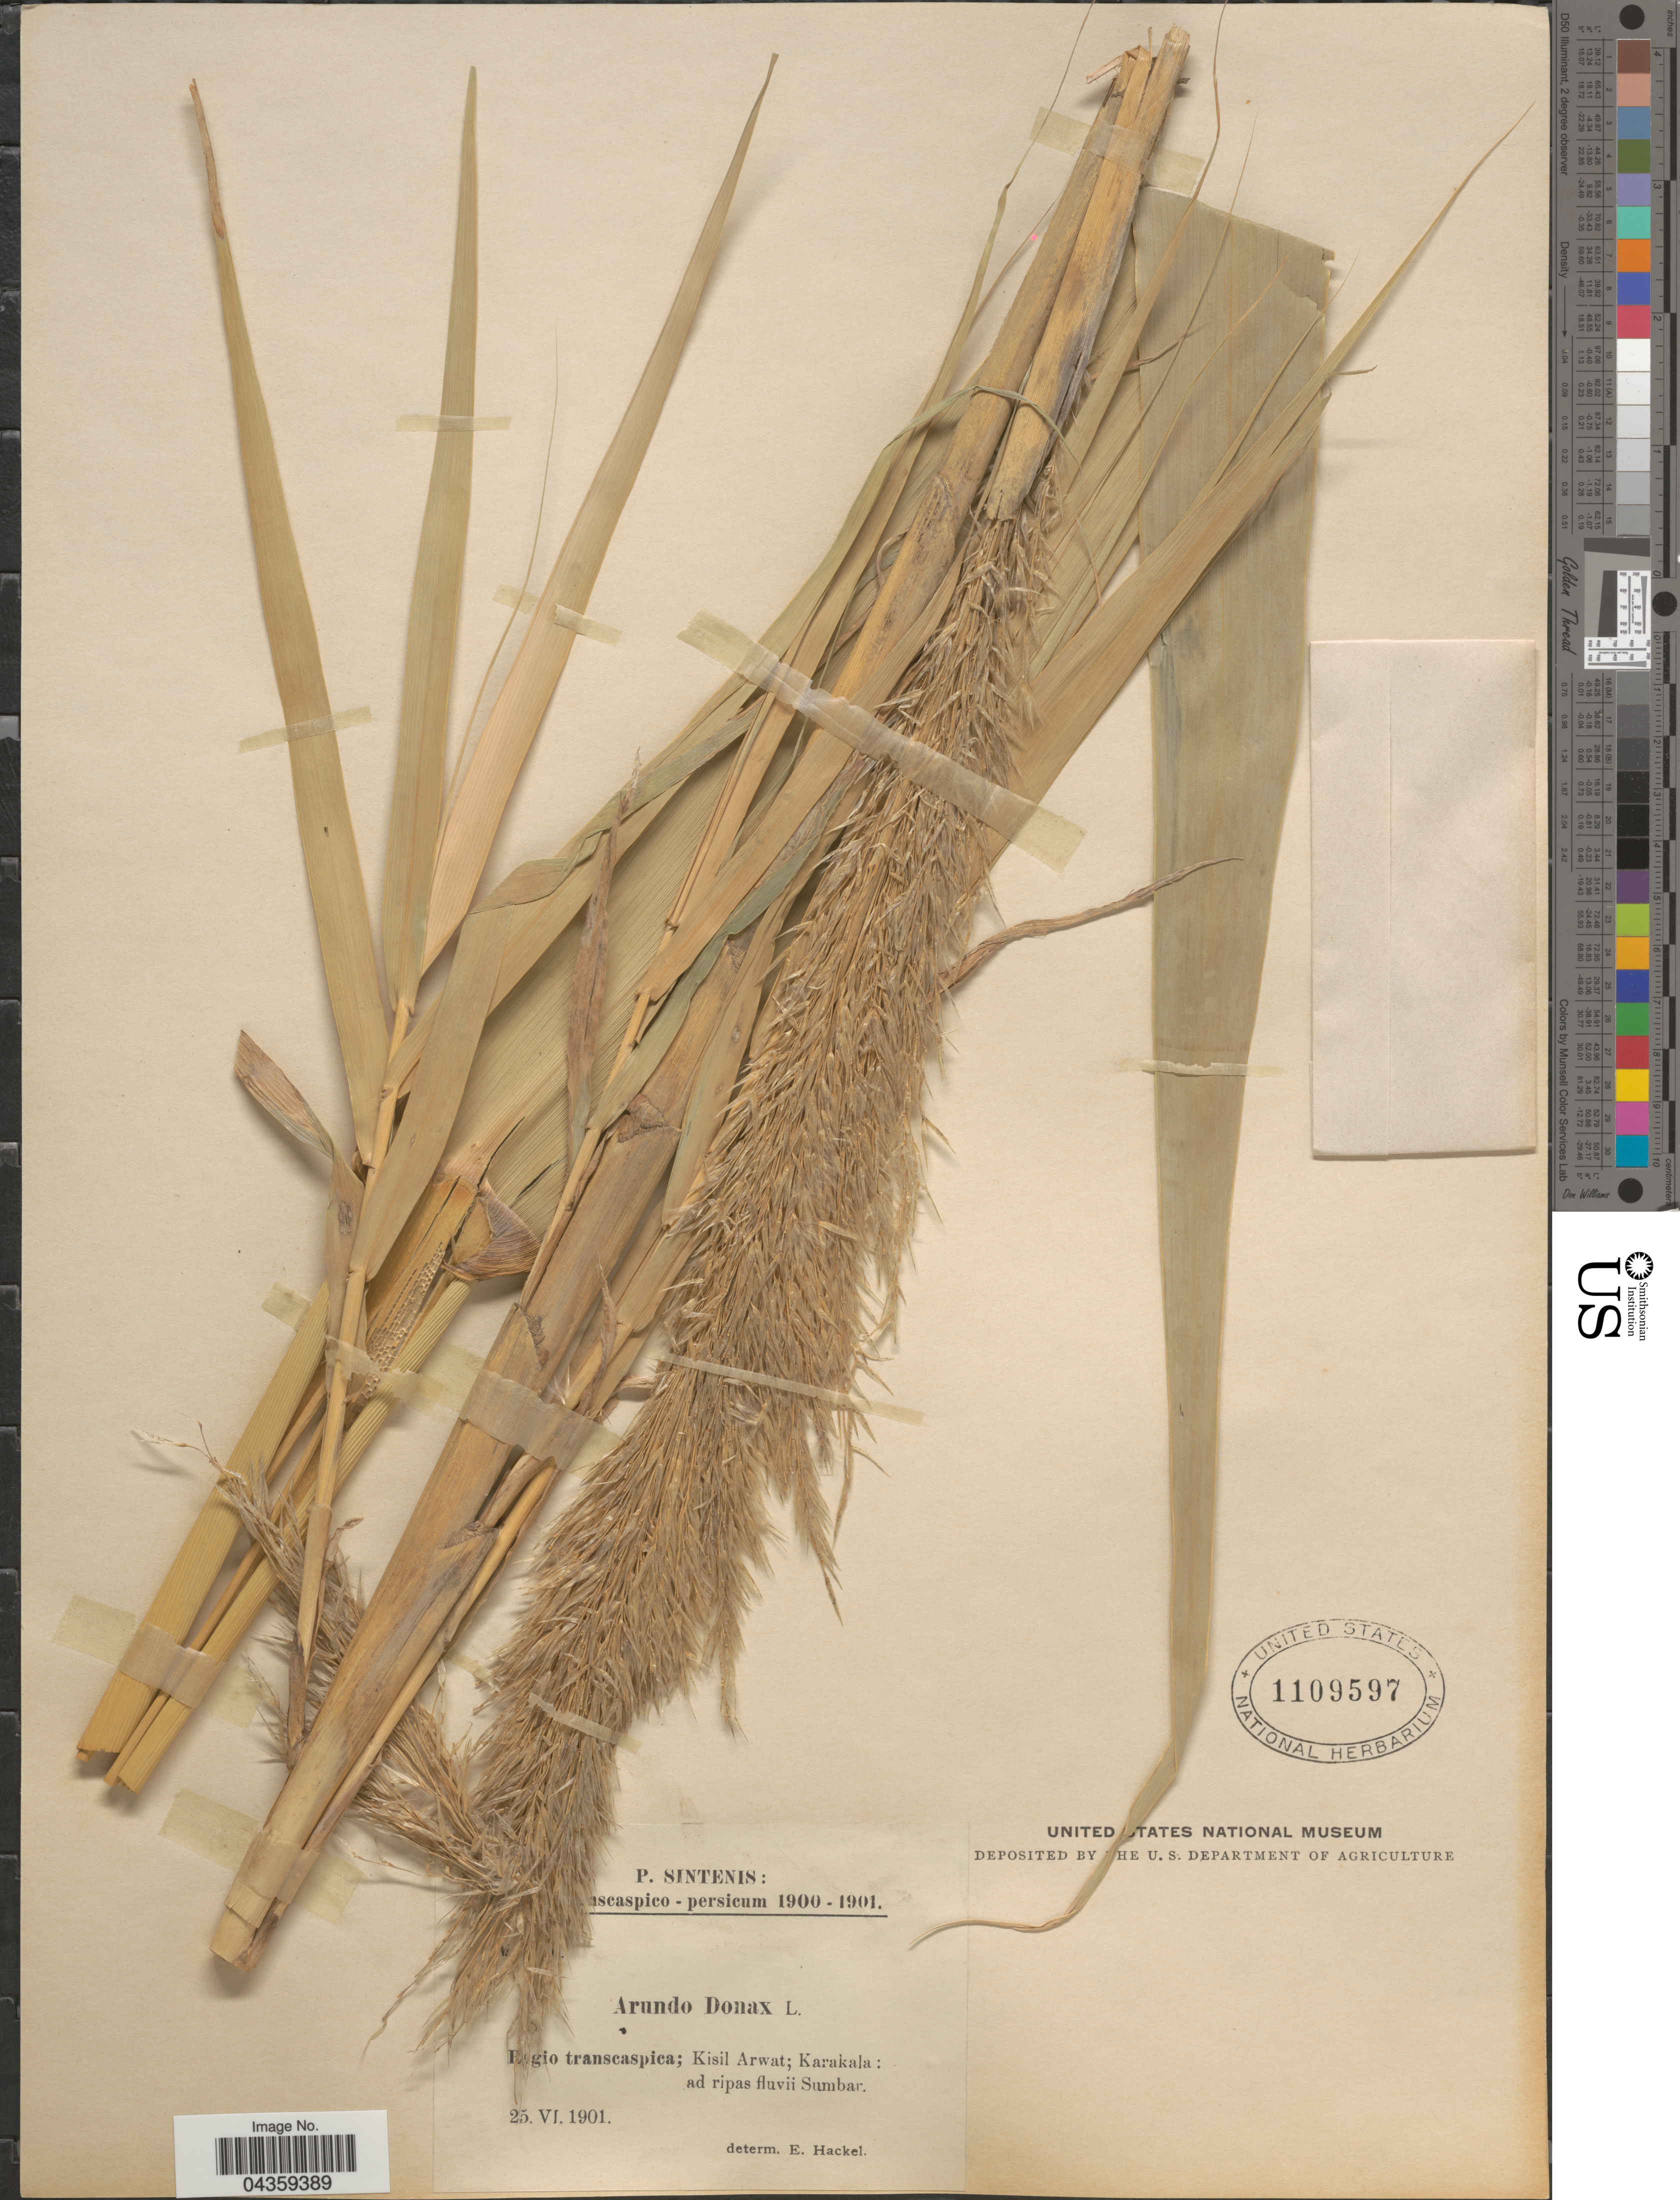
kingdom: Plantae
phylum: Tracheophyta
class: Liliopsida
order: Poales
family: Poaceae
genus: Arundo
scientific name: Arundo donax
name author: L.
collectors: P. Sintenis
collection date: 1901-06-25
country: Turkmenistan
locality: [illegible text]ascaspico - persicum. Regio transcaspica; Kisil Arwat; Karakala: ad ripas fluvii Sumbar.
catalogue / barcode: US 1109597